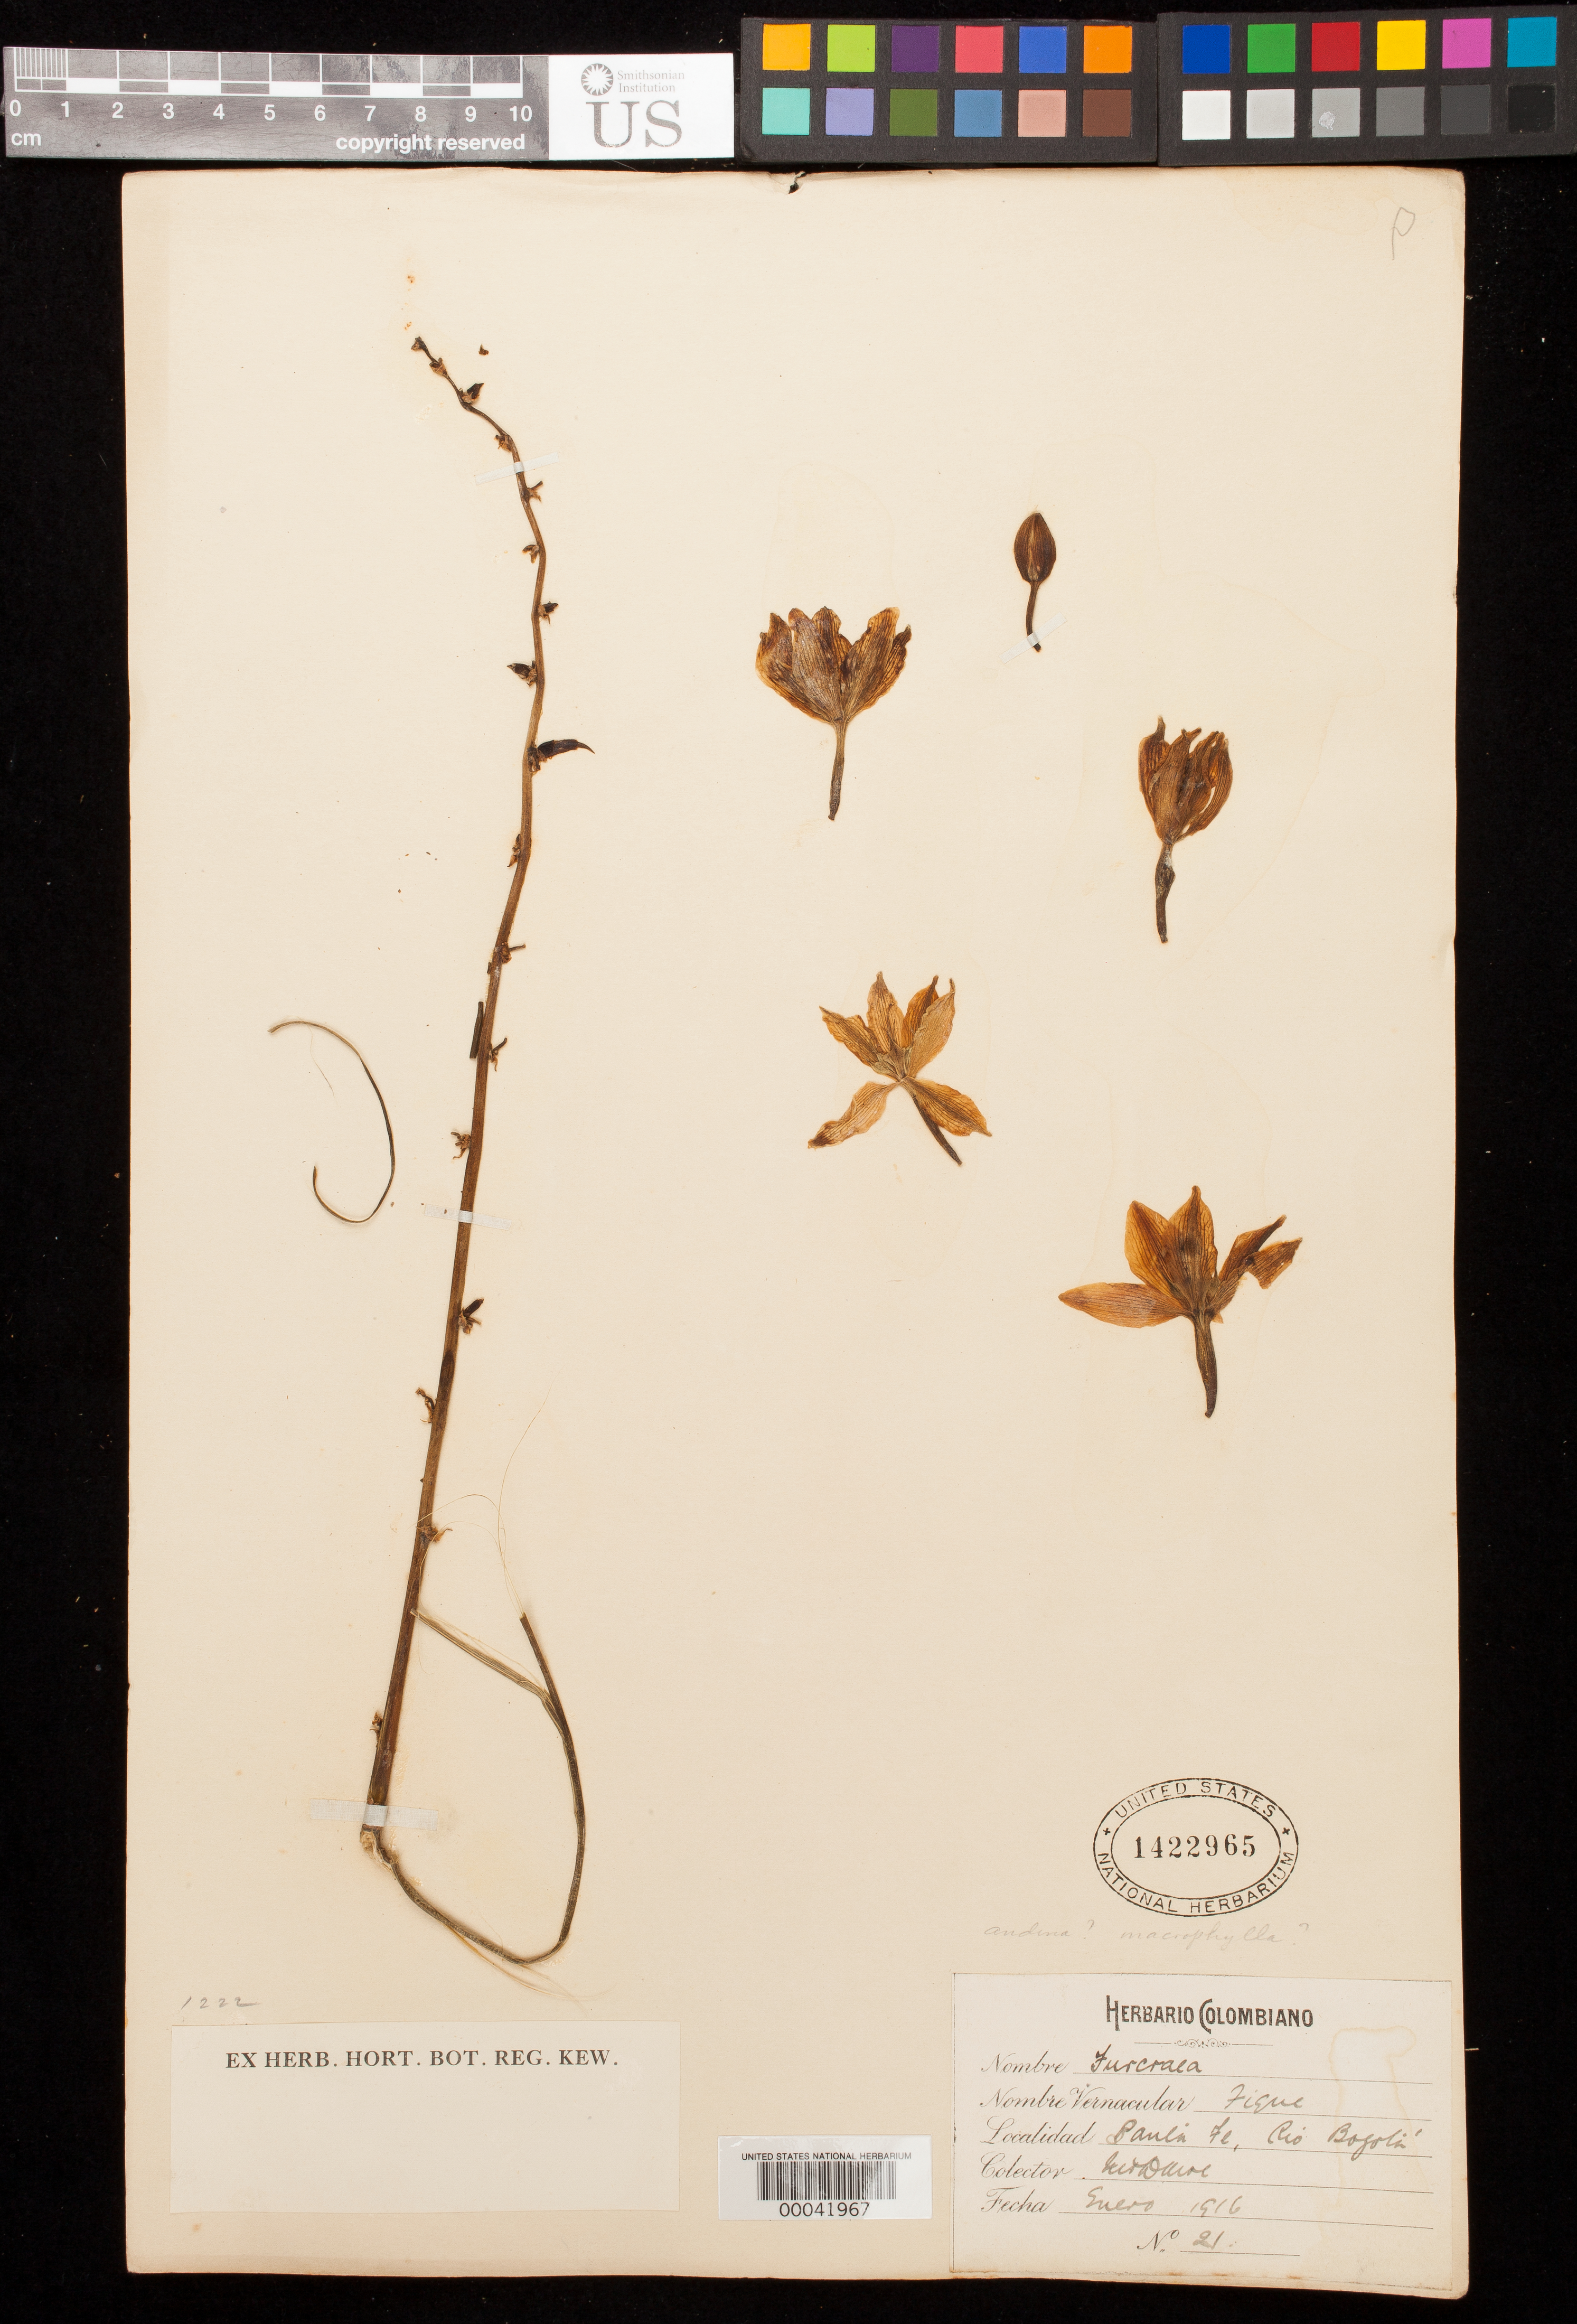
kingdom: Plantae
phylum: Tracheophyta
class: Liliopsida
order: Asparagales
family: Asparagaceae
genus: Furcraea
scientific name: Furcraea macrophylla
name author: Baker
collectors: M. T. Dawe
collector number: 21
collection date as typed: Jan 1916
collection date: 1916-01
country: Colombia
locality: Santa fe de Bogota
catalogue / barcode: US 1422965